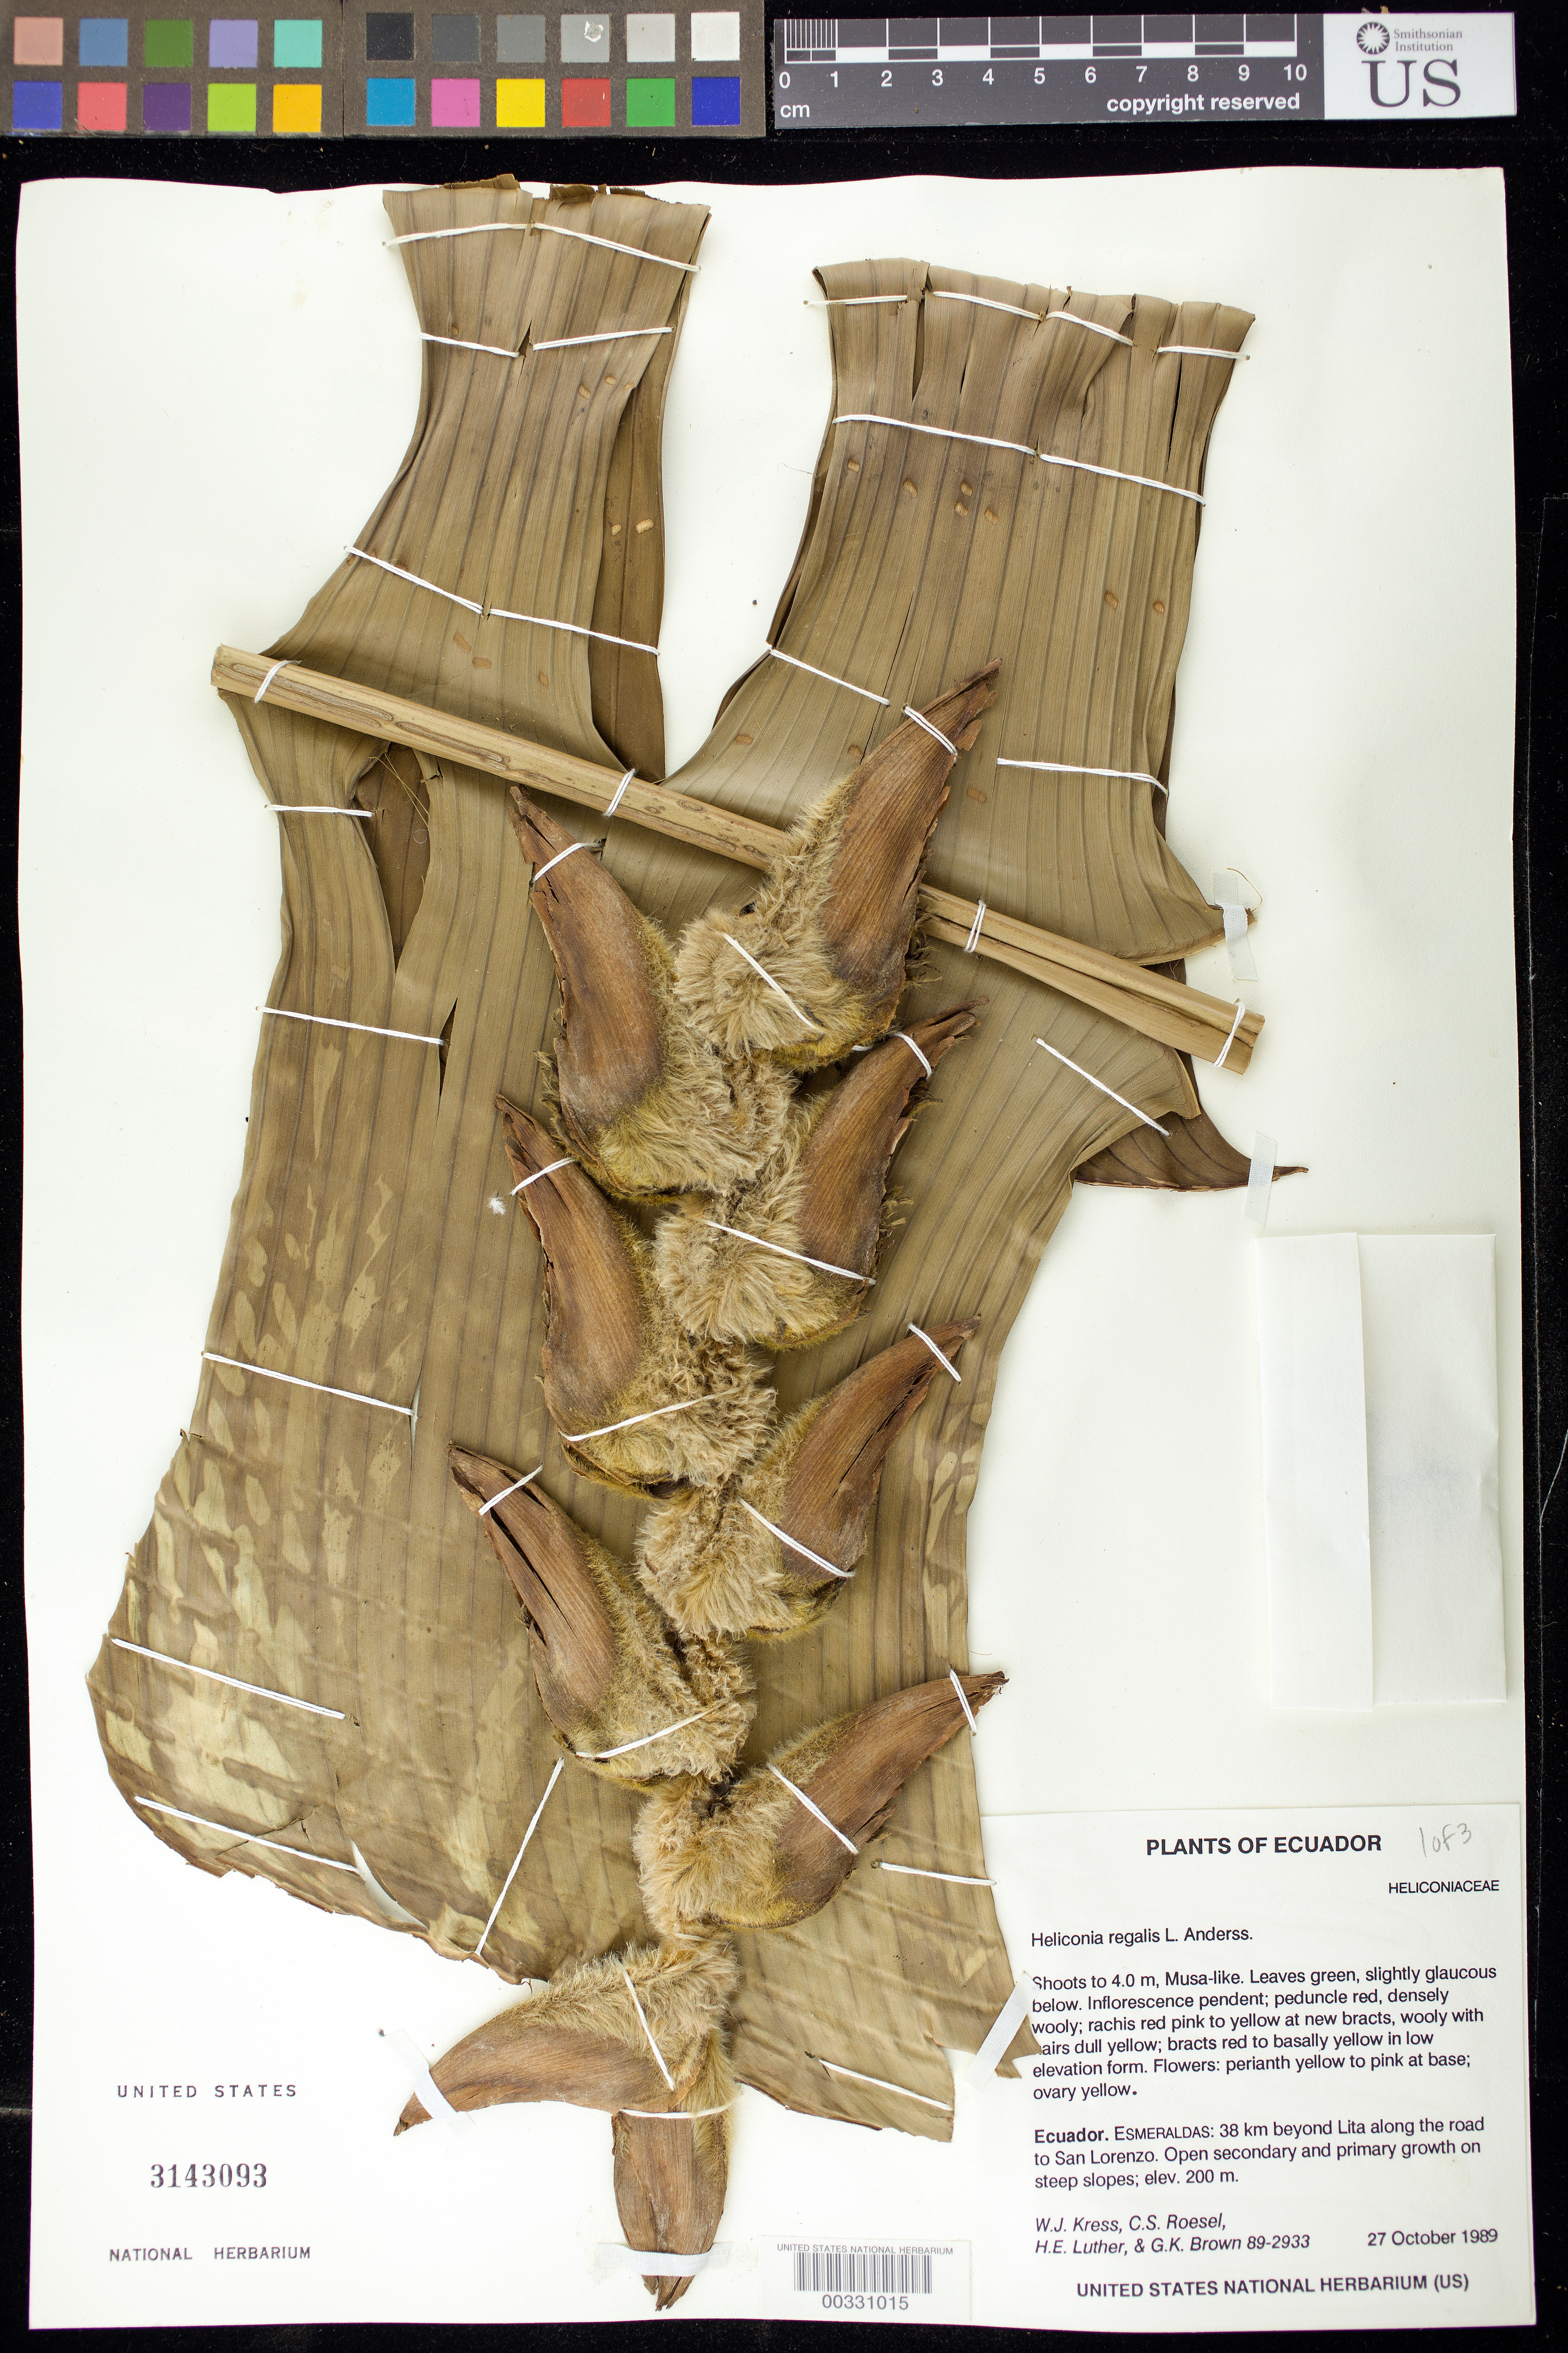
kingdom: Plantae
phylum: Tracheophyta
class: Liliopsida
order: Zingiberales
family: Heliconiaceae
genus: Heliconia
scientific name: Heliconia regalis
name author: L. Andersson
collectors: W. J. Kress, C. S. Roesel, Harry E. Luther & G. K. Brown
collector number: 89-2933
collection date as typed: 27 Oct 1989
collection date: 1989-10-27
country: Ecuador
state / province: Esmeraldas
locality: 38 km beyond Lita along road to San Lorenzo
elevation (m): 200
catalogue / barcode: US 3143093